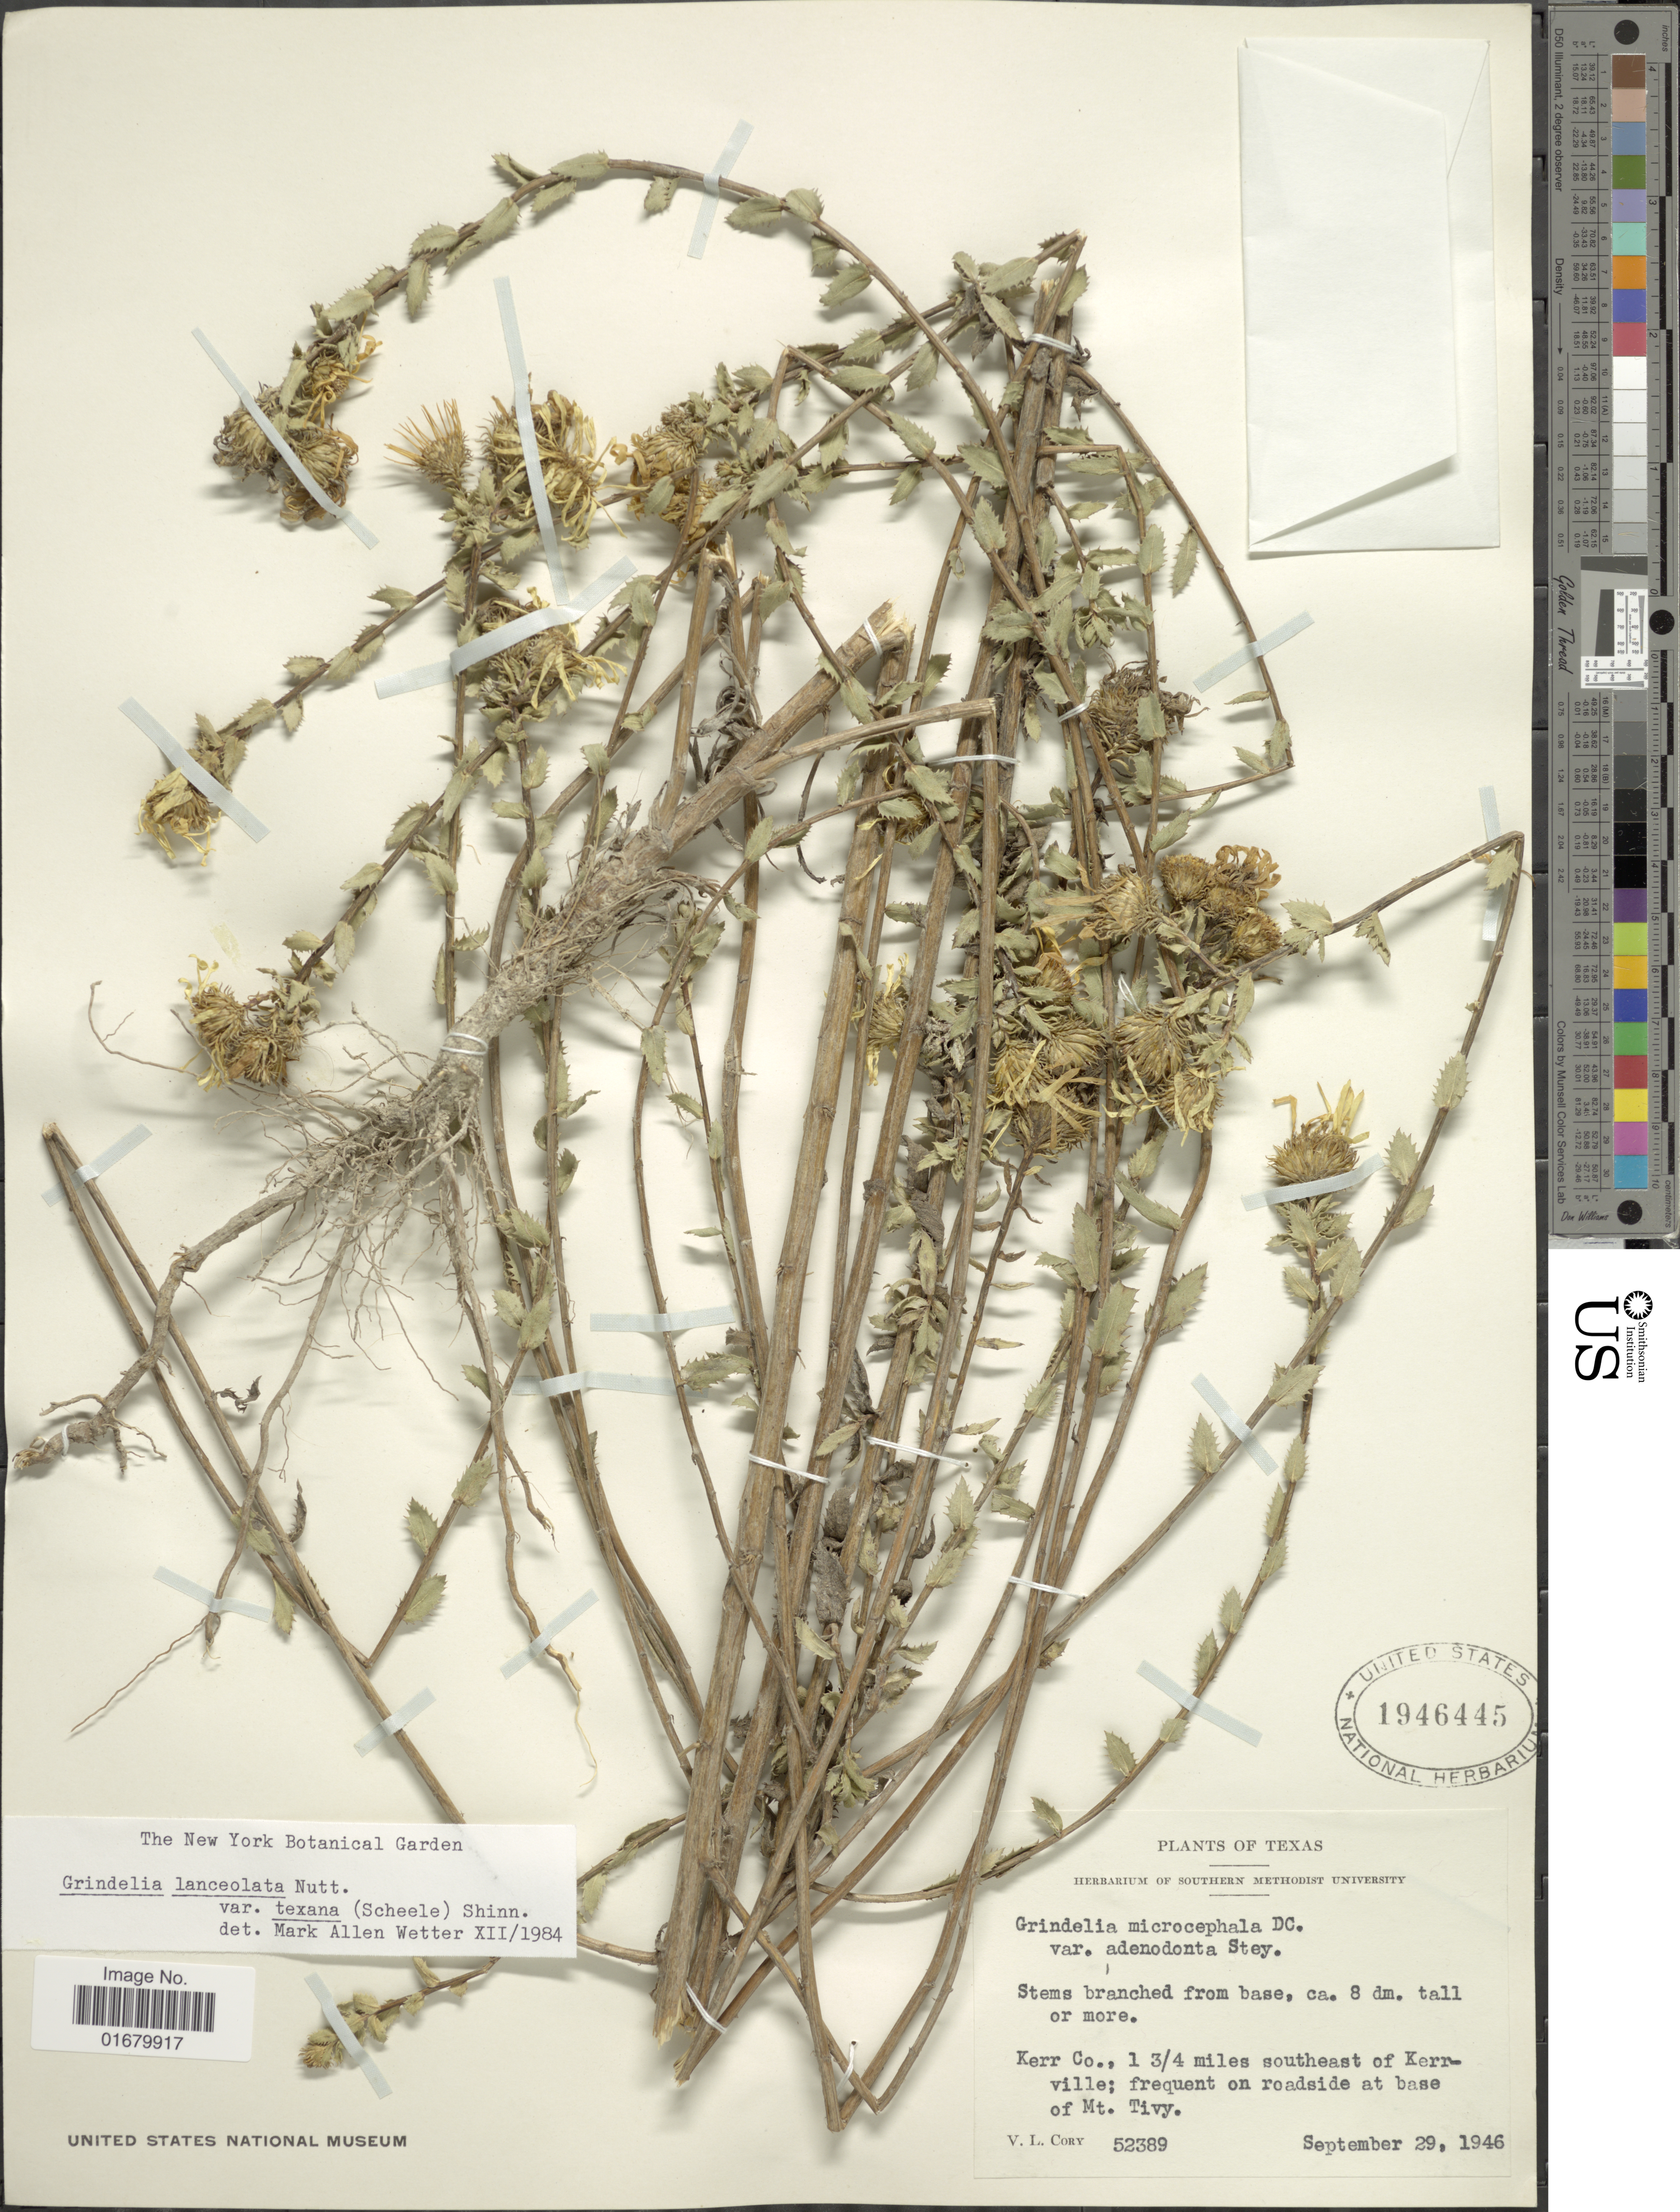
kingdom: Plantae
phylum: Tracheophyta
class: Magnoliopsida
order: Asterales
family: Asteraceae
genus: Grindelia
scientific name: Grindelia lanceolata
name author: Nutt.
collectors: V. Cory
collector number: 52389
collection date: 1946-09-29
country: United States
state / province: Texas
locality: Kerr Co., 1 3/4 miles southwest of Kerrville; frequent on roadside at base of Mt. Tivy.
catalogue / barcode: US 1946445